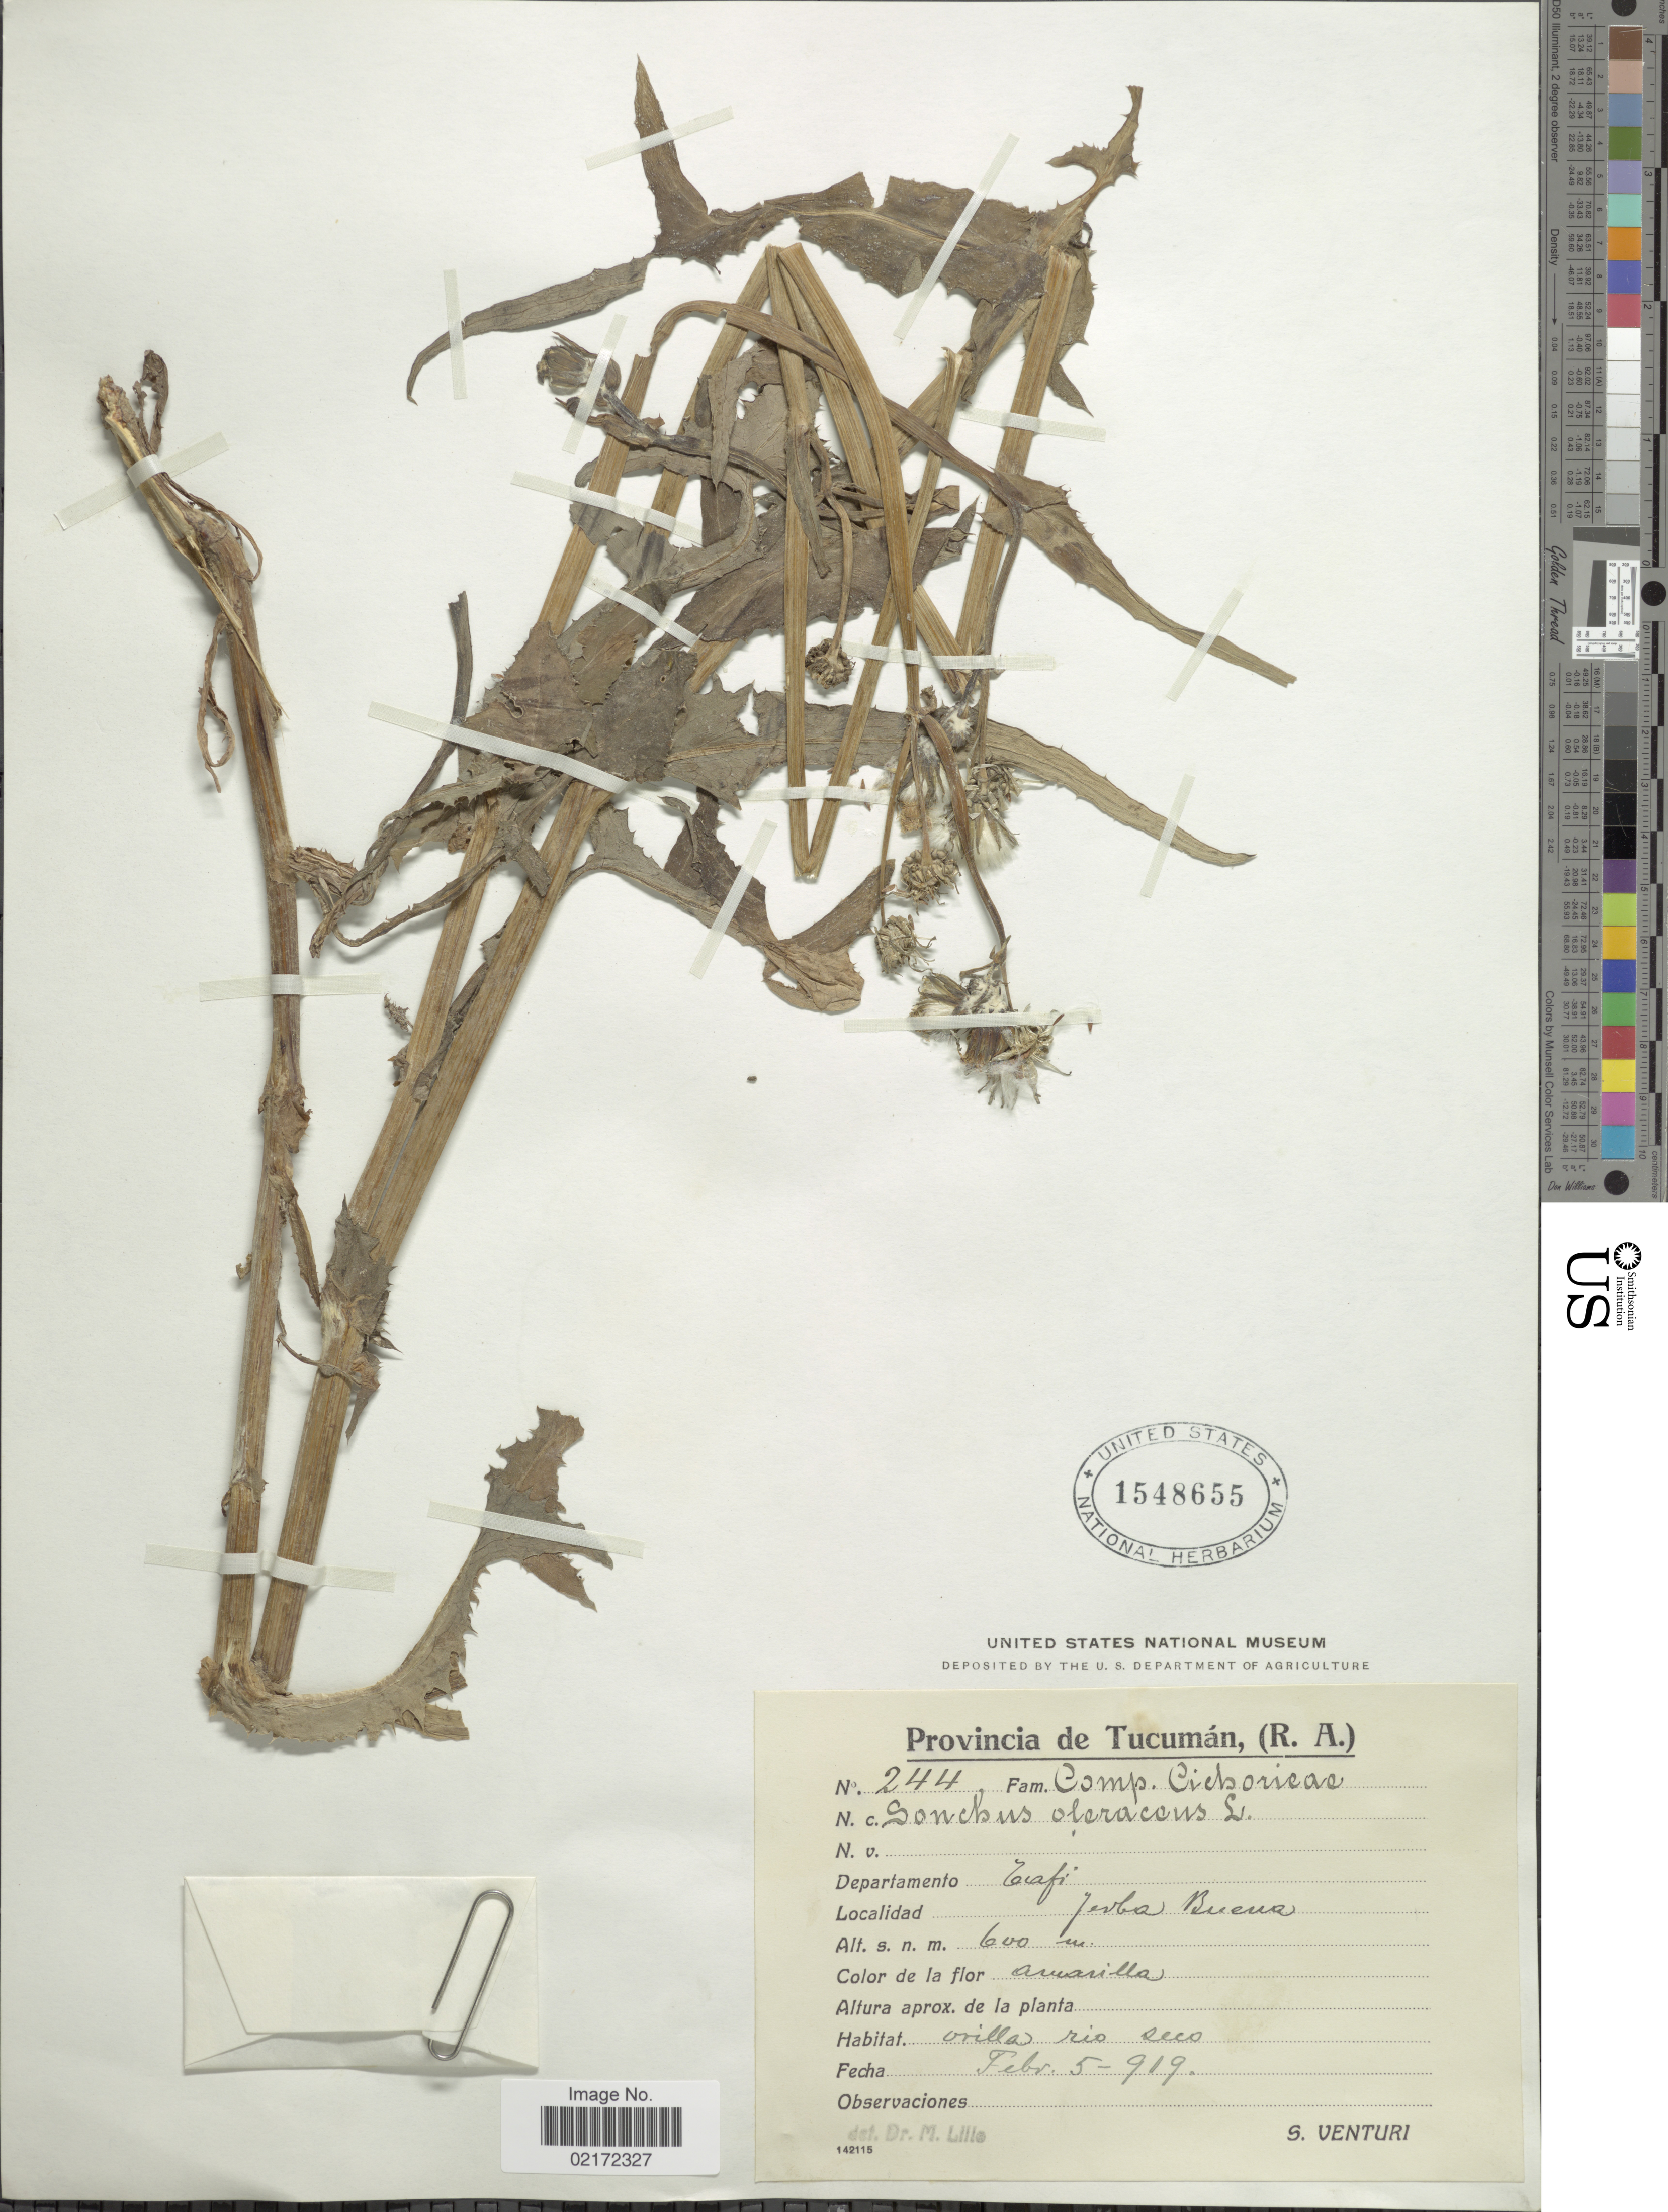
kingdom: Plantae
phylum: Tracheophyta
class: Magnoliopsida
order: Asterales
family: Asteraceae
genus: Sonchus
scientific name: Sonchus oleraceus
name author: L.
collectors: S. Venturi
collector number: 244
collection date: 1919-02-05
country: Argentina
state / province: Tucuman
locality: Yerba Buena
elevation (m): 600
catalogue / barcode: US 1548655